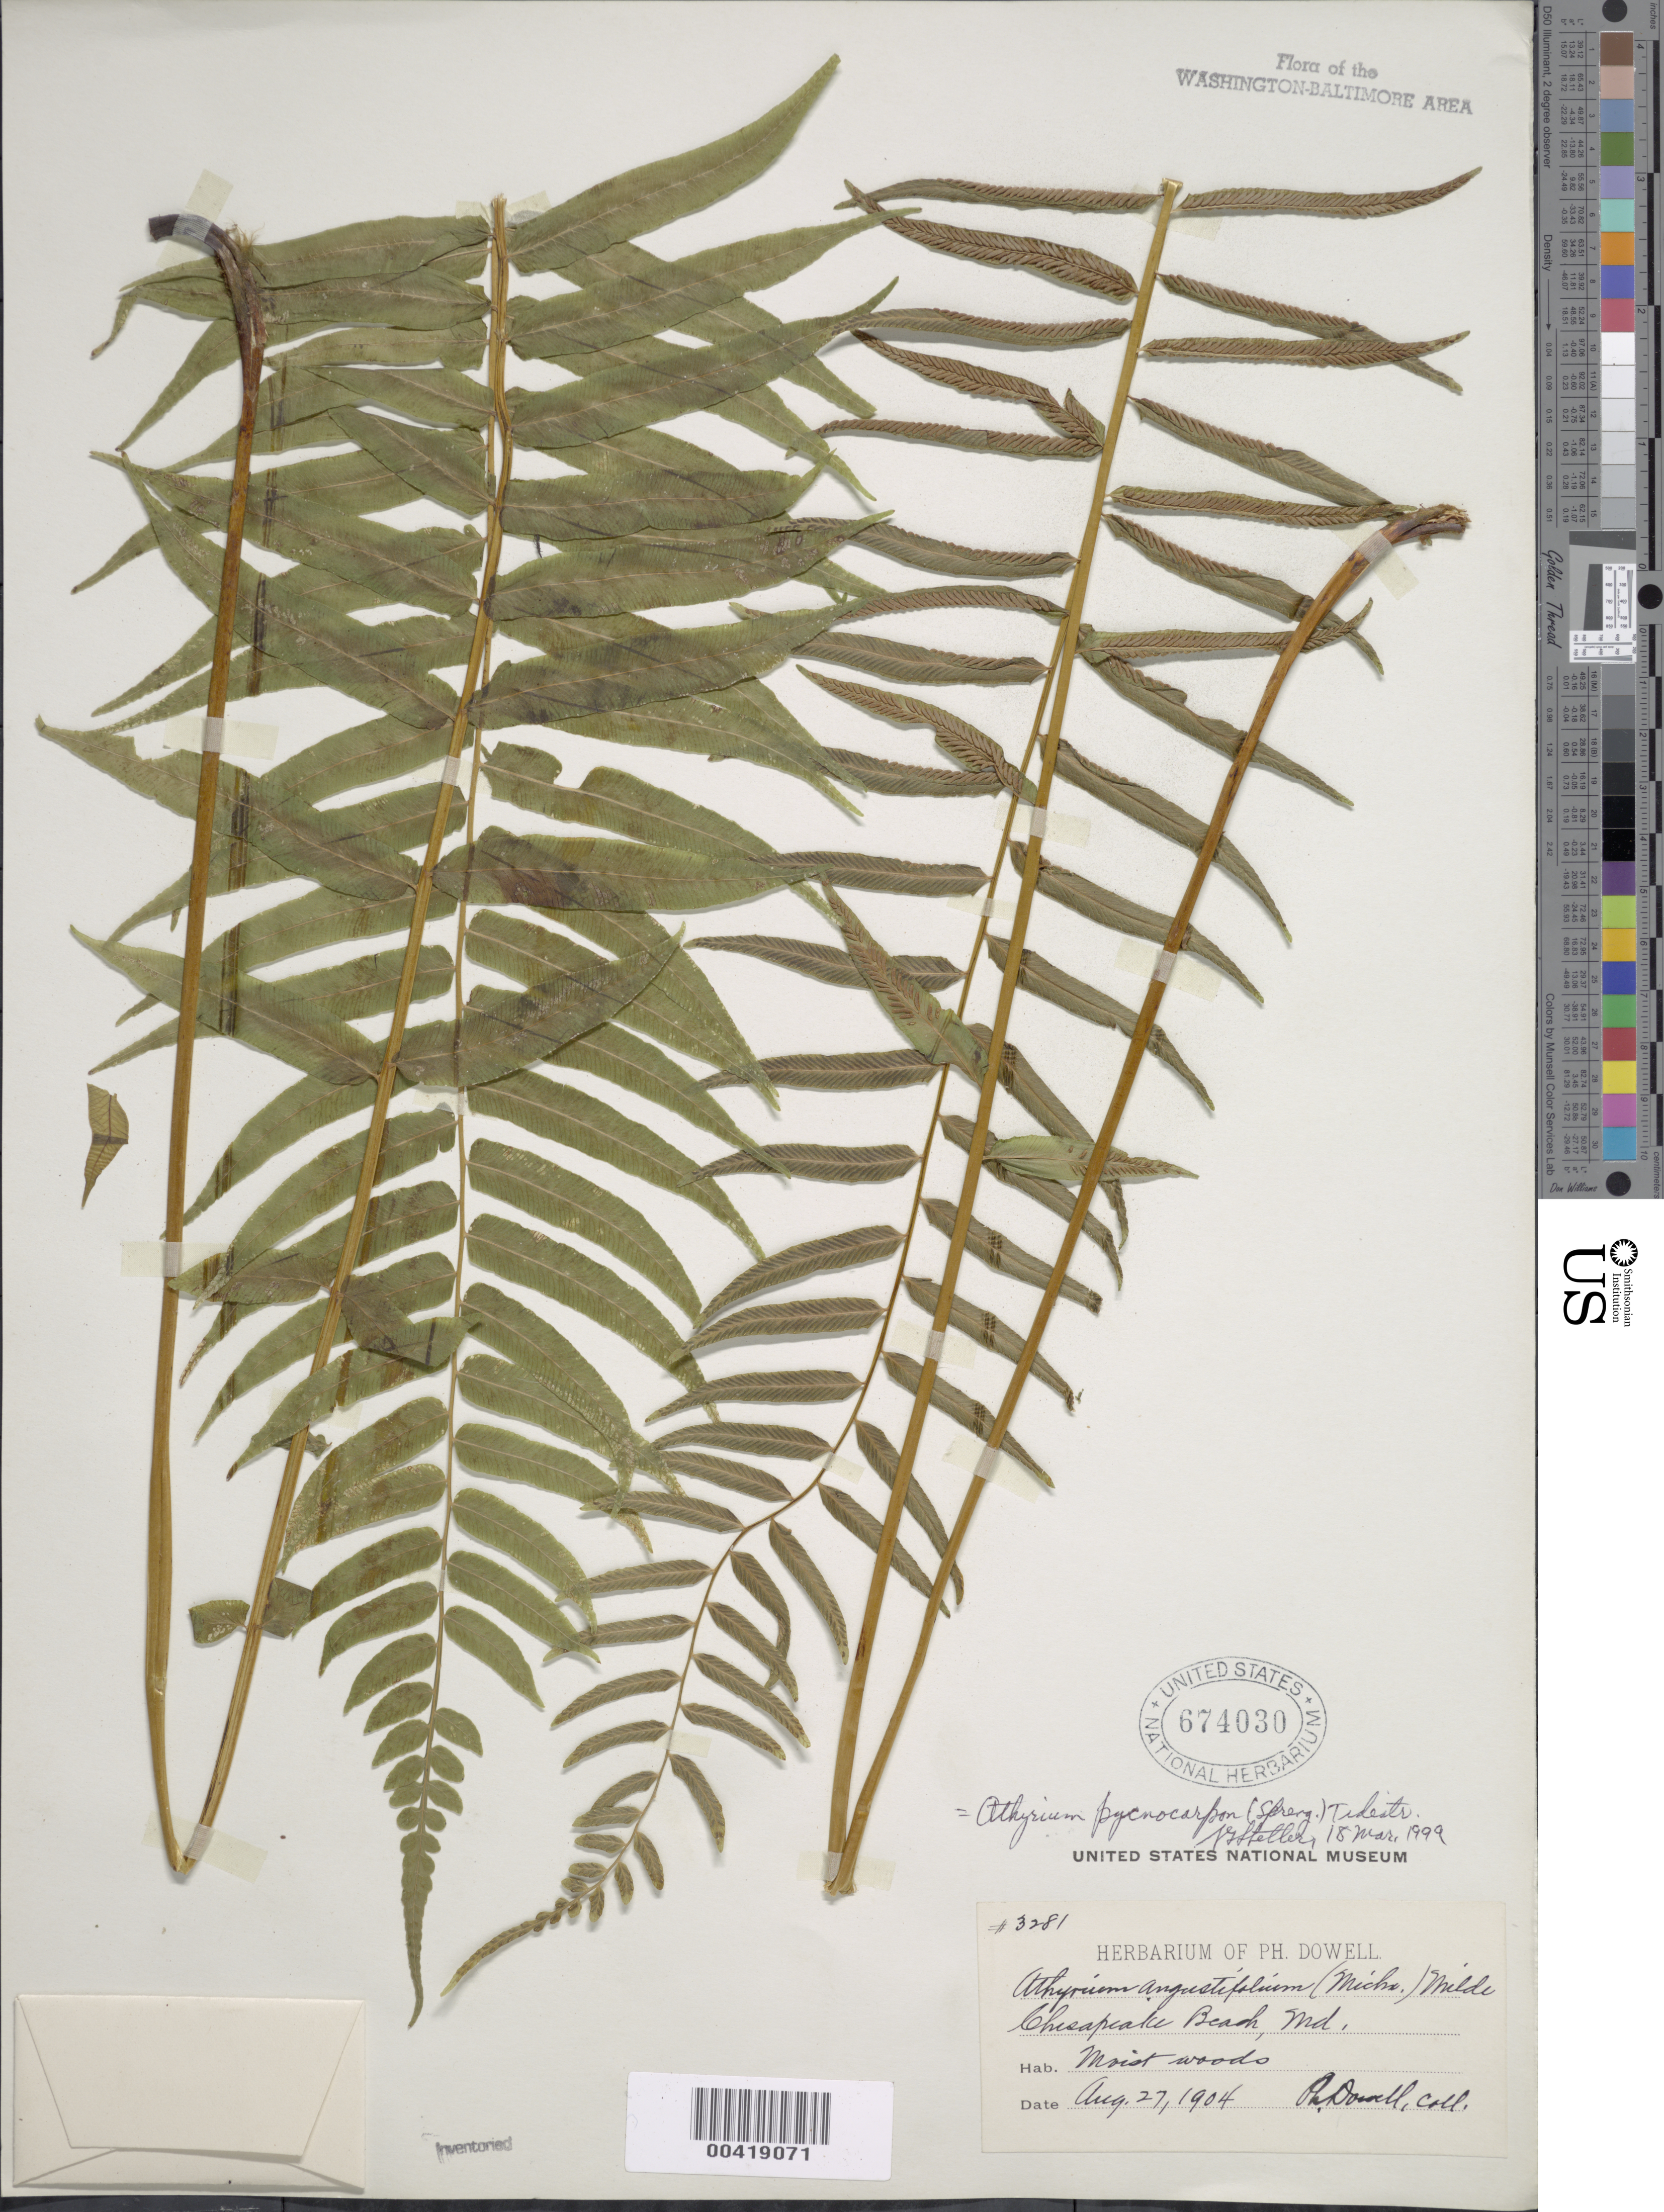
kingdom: Plantae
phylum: Tracheophyta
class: Polypodiopsida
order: Polypodiales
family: Diplaziopsidaceae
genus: Homalosorus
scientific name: Homalosorus pycnocarpos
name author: (Spreng.) Pic. Serm.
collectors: P. Dowell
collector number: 3281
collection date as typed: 27 Aug 1904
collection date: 1904-08-27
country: United States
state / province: Maryland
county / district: Calvert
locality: Cheasapeake Beach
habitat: Moist woods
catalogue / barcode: US 674030